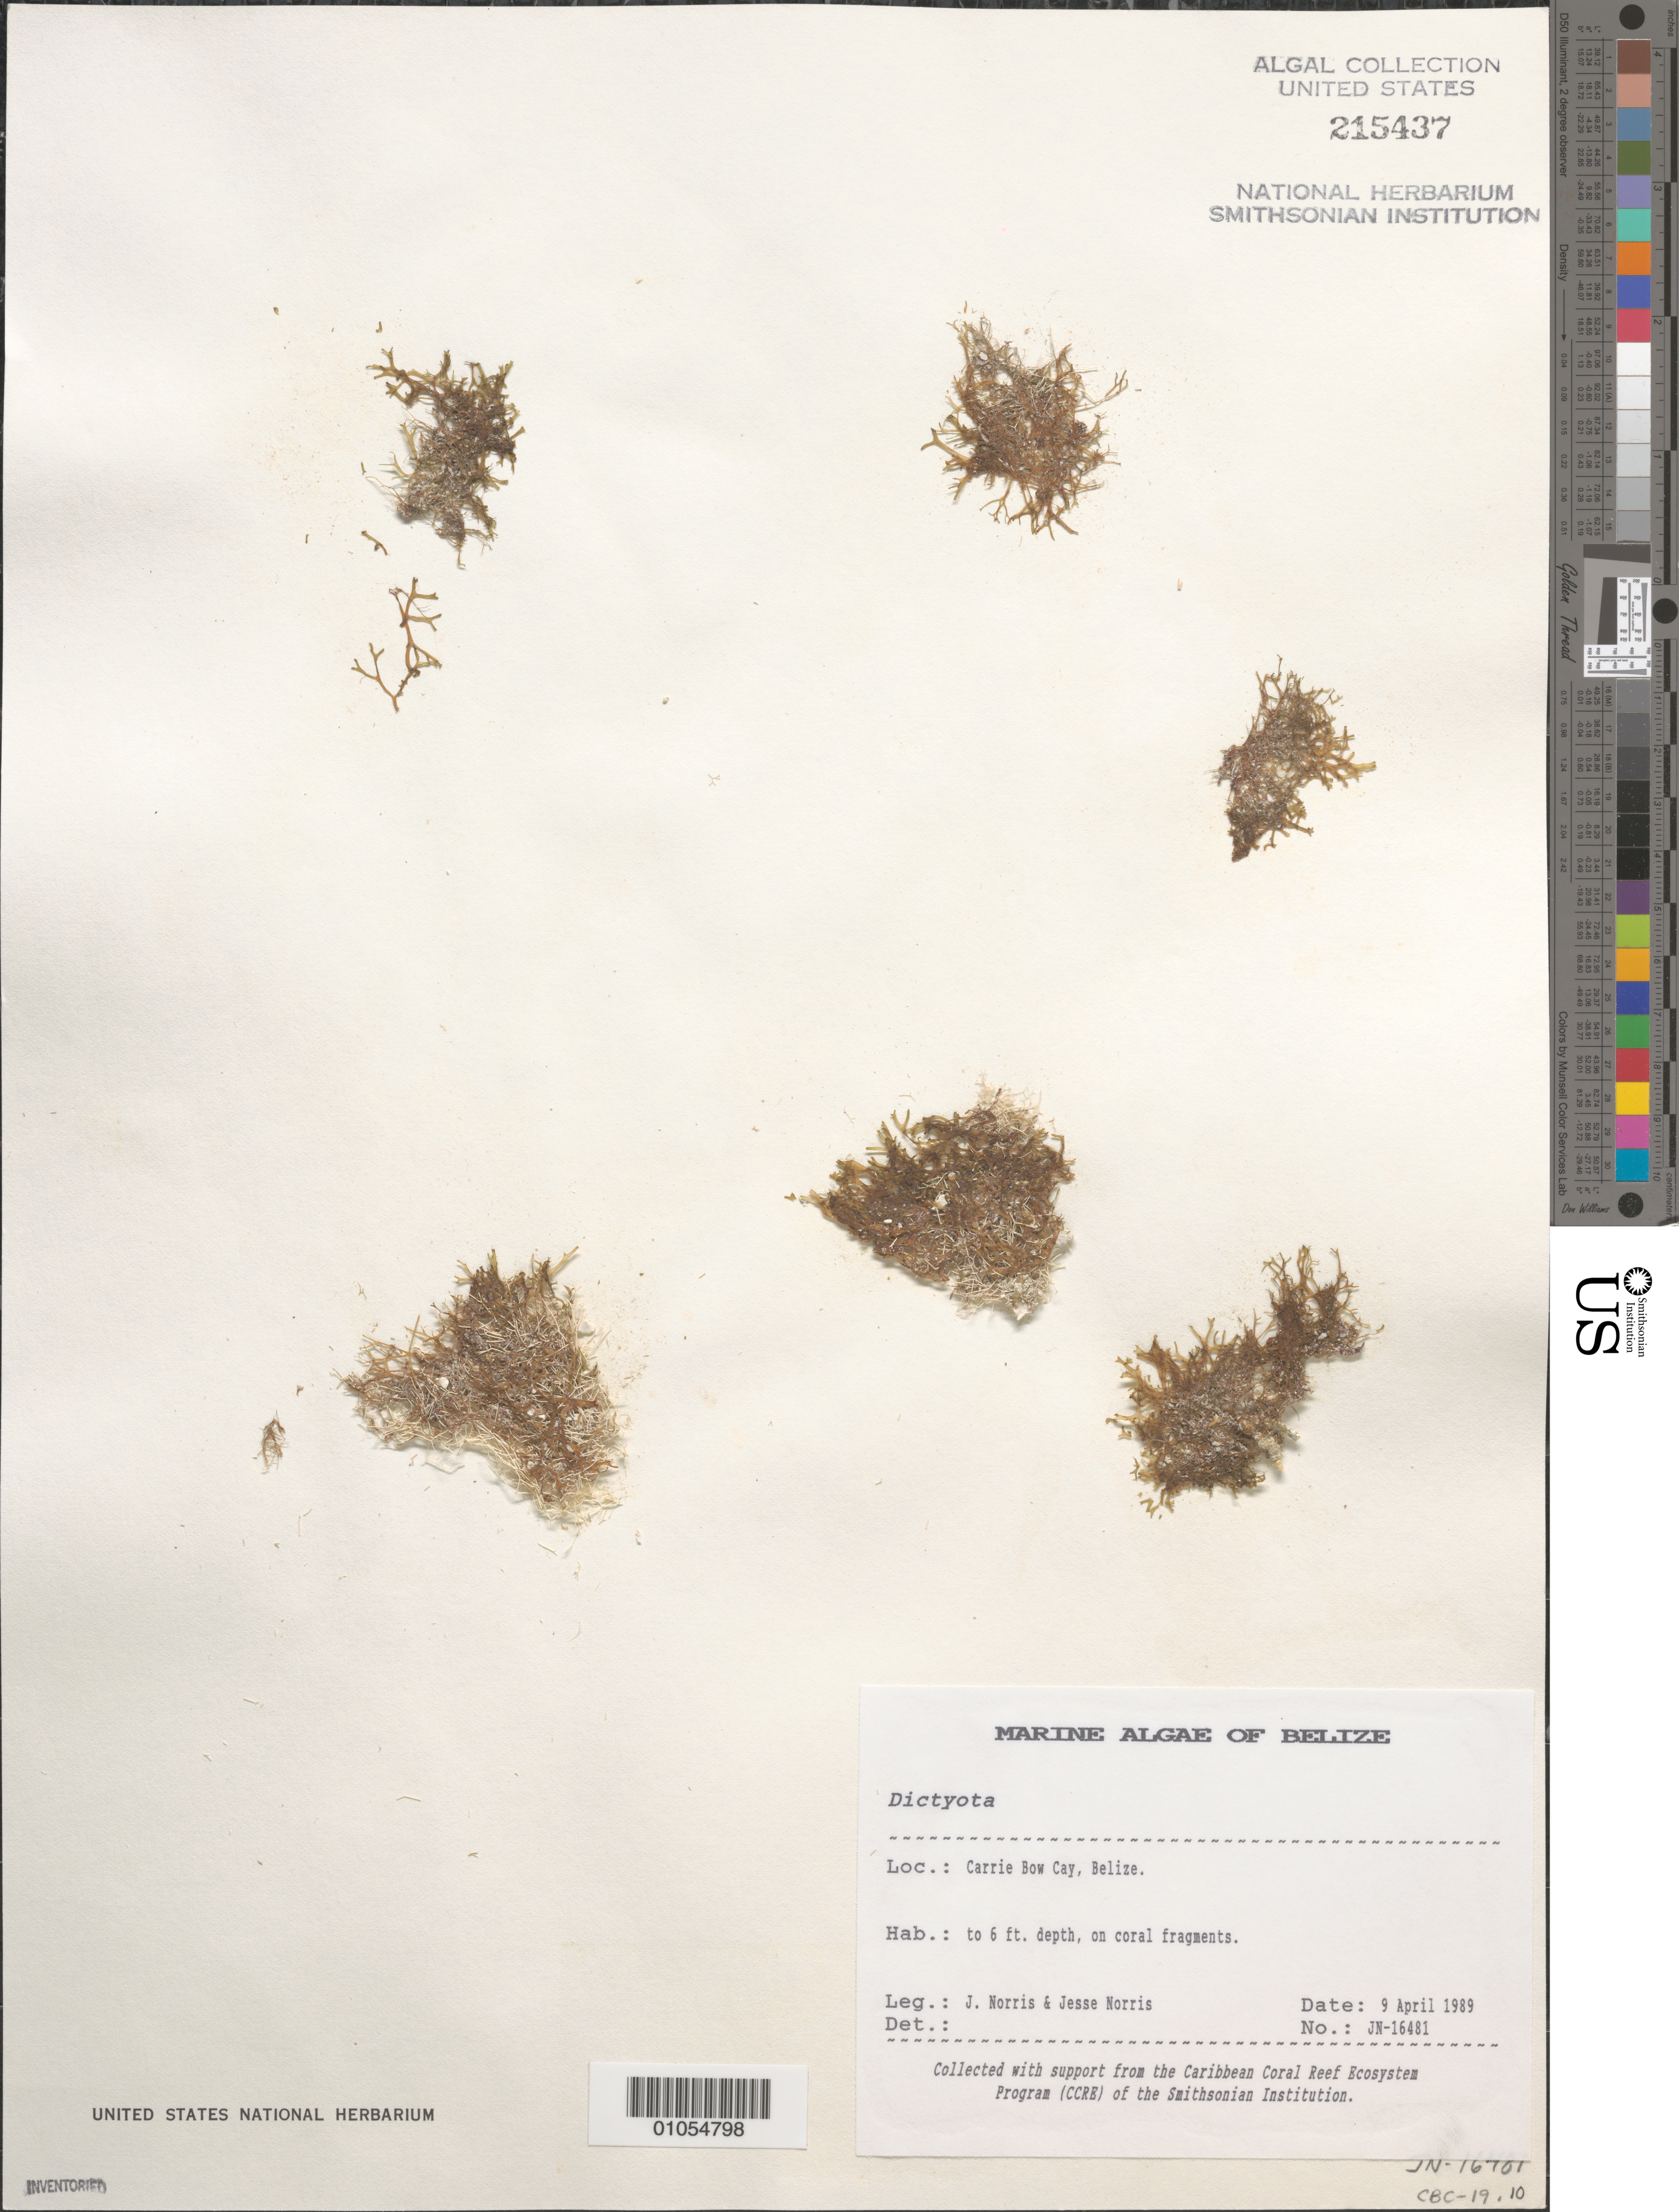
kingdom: Chromista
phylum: Ochrophyta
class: Phaeophyceae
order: Dictyotales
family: Dictyotaceae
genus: Dictyota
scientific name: Dictyota sp.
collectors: J. N. Norris & J. A. Norris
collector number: JN-16481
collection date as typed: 09 Apr 1989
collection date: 1989-04-09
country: Belize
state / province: Stann Creek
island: Carrie Bow Cay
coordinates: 16 48' N, 88 05' W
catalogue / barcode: US 215437